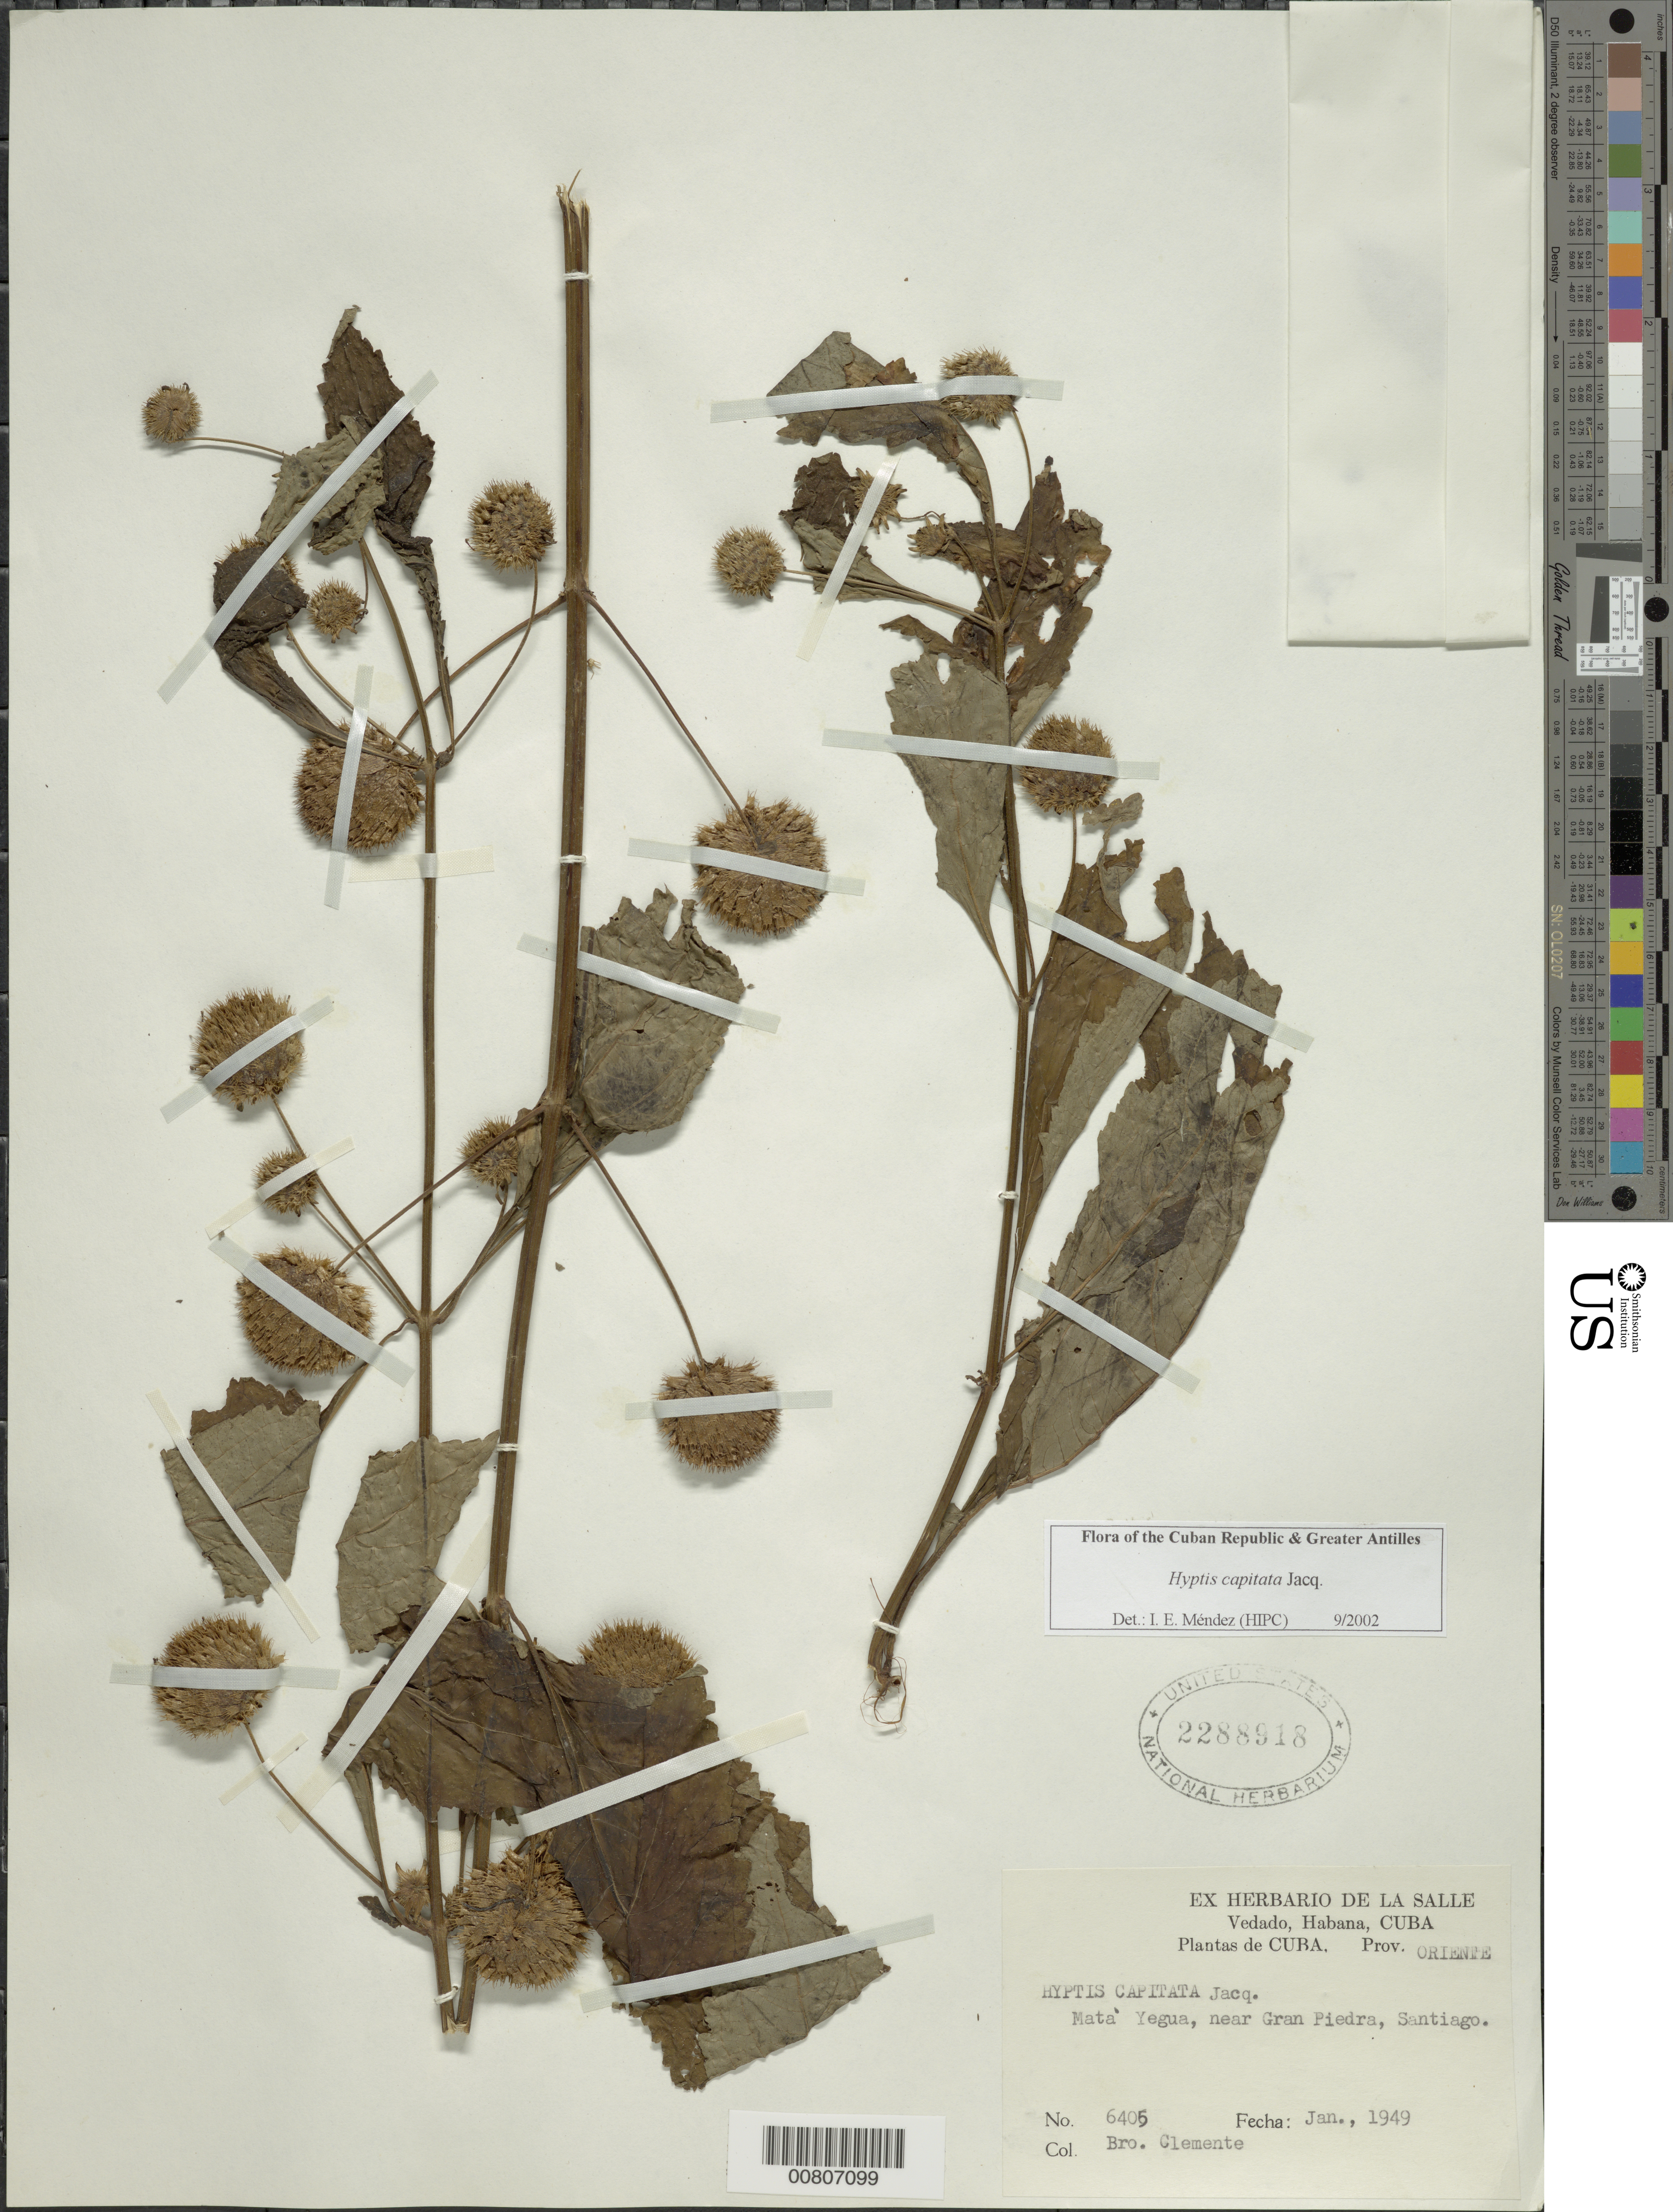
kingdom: Plantae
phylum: Tracheophyta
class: Magnoliopsida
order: Lamiales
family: Lamiaceae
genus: Hyptis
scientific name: Hyptis capitata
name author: Jacq.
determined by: Méndez, Isidro E., (HIPC)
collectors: Bro. Clemente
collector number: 6405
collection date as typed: Jan 1949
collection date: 1949-01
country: Cuba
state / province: Santiago de Cuba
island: Cuba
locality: Mata Yegua, near Gran Piedra, Santiago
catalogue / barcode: US 2288918